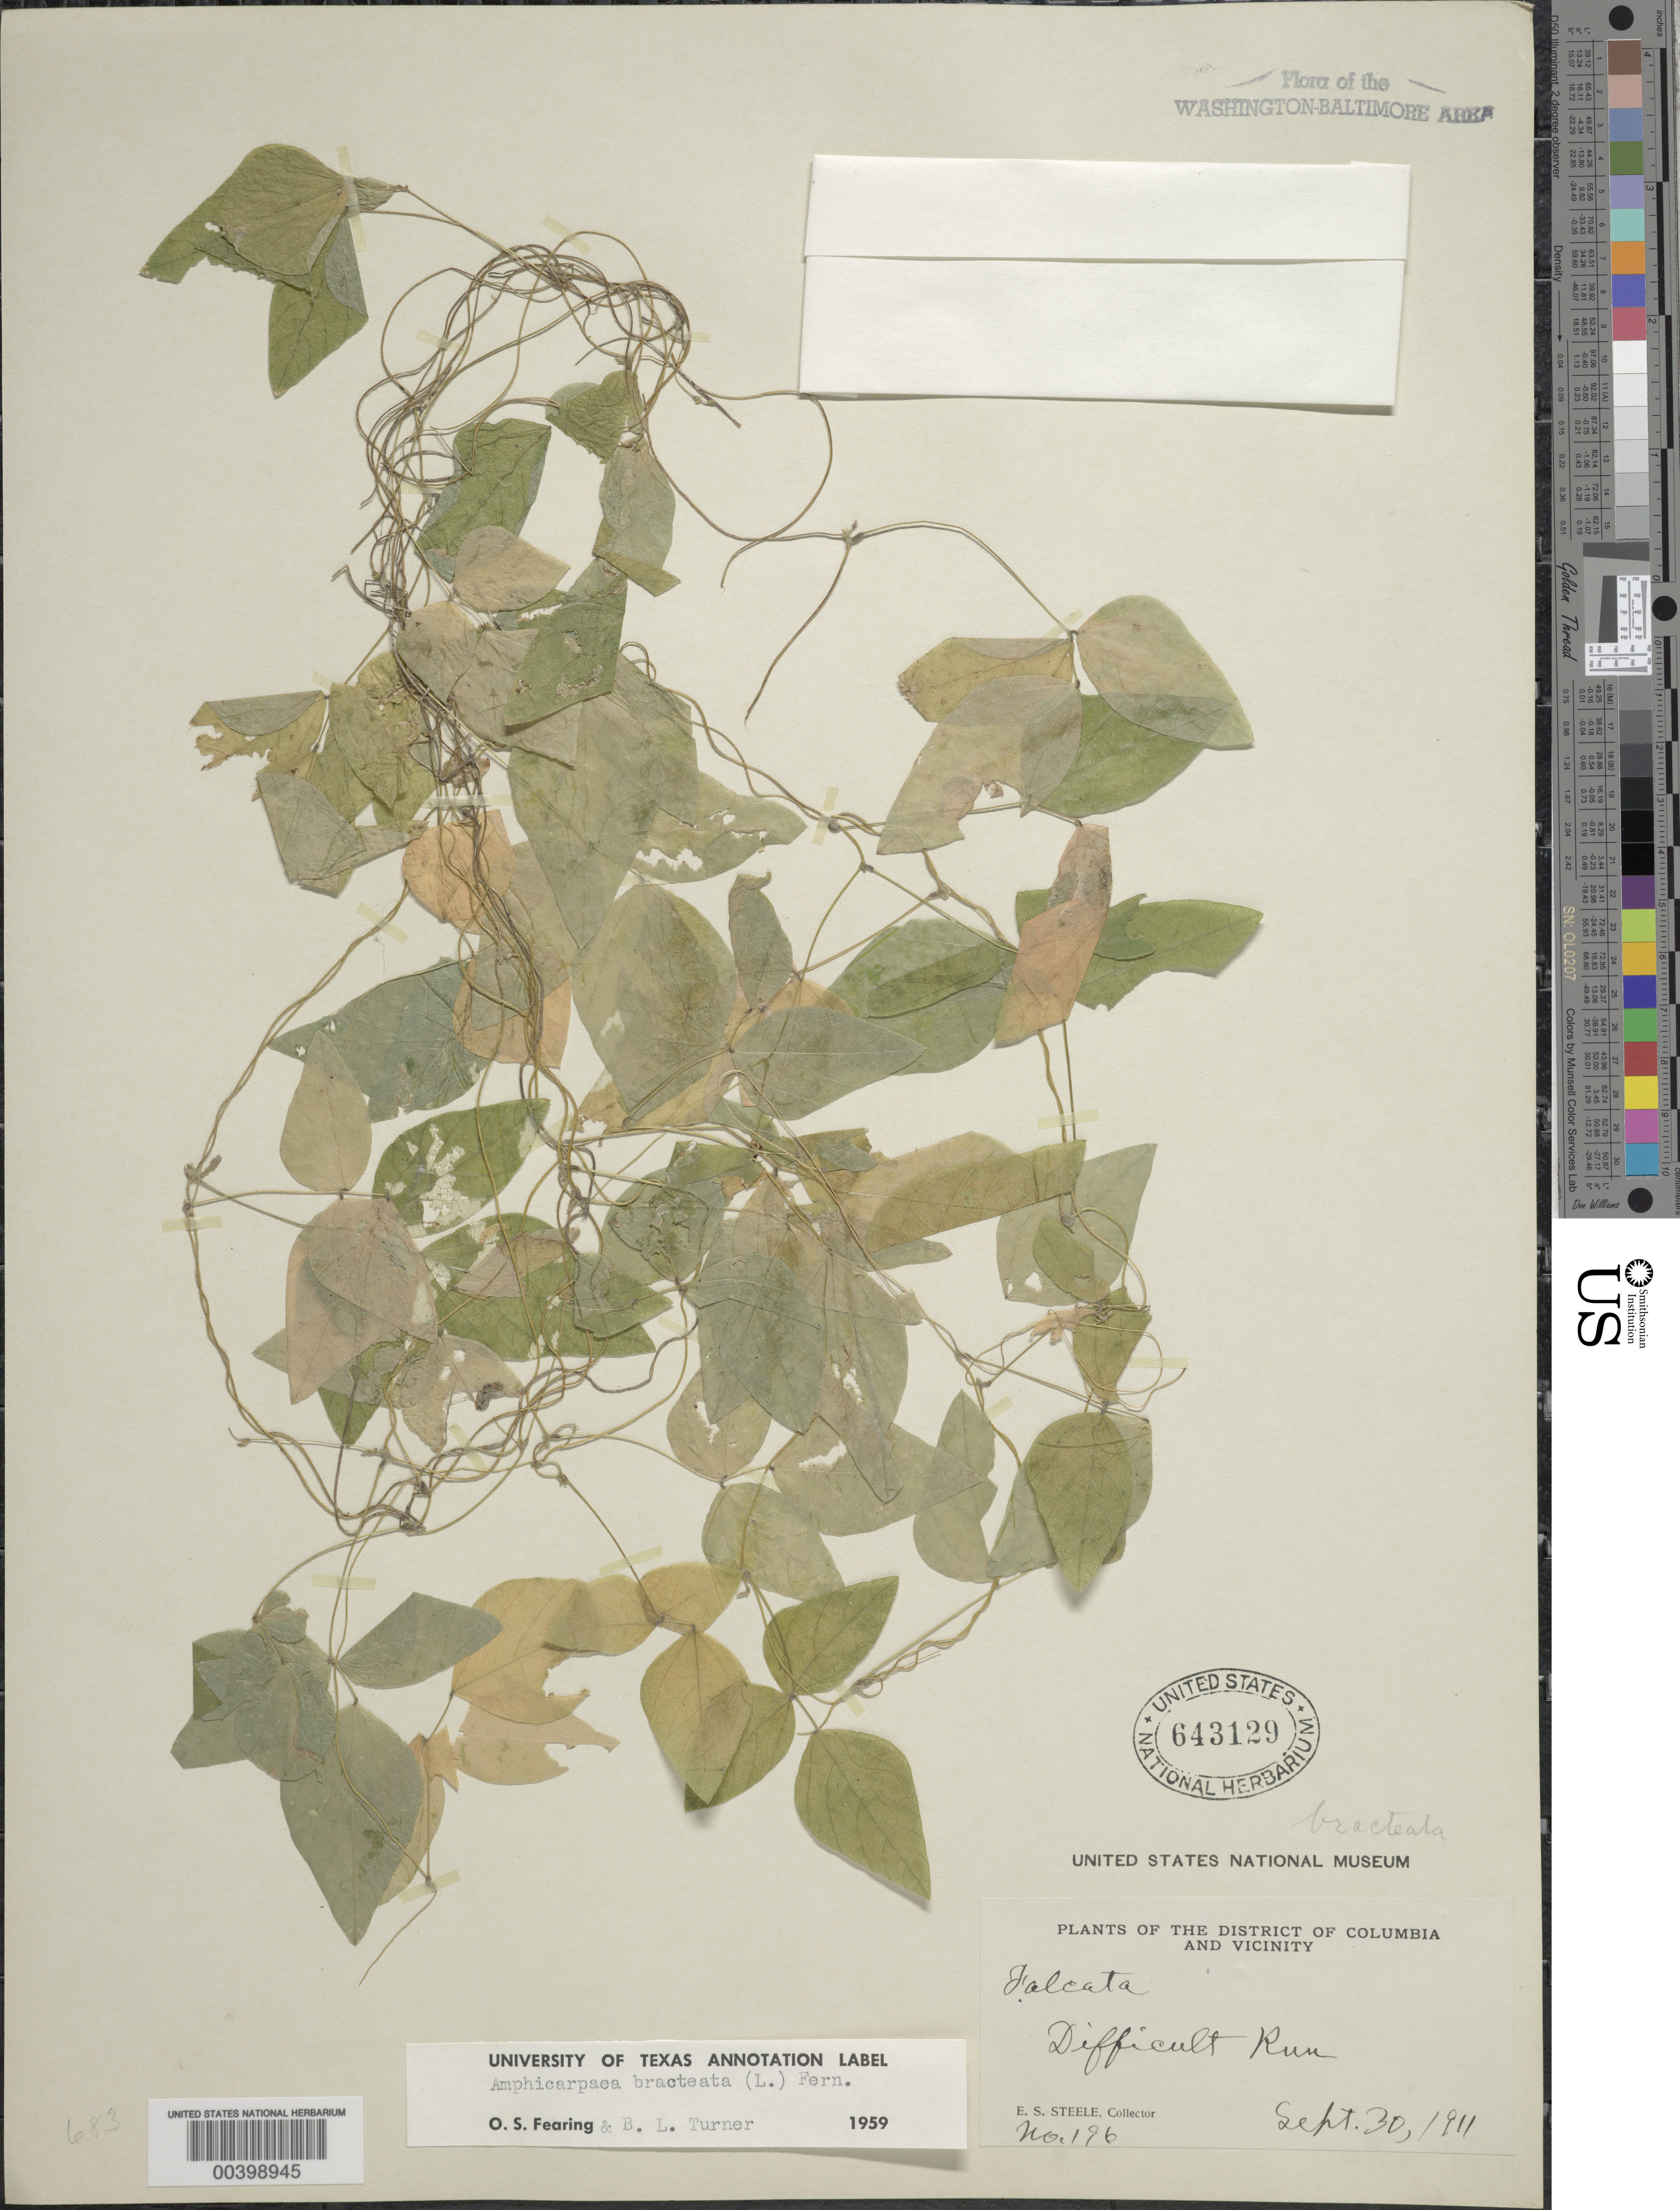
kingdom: Plantae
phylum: Tracheophyta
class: Magnoliopsida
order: Fabales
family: Fabaceae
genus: Amphicarpaea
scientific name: Amphicarpaea bracteata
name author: (L.) Fernald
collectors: E. Steele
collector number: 196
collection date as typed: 30 Sep 1911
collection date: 1911-09-30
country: United States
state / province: Virginia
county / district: Fairfax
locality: Difficult Run C. and O. Canal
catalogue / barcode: US 643129